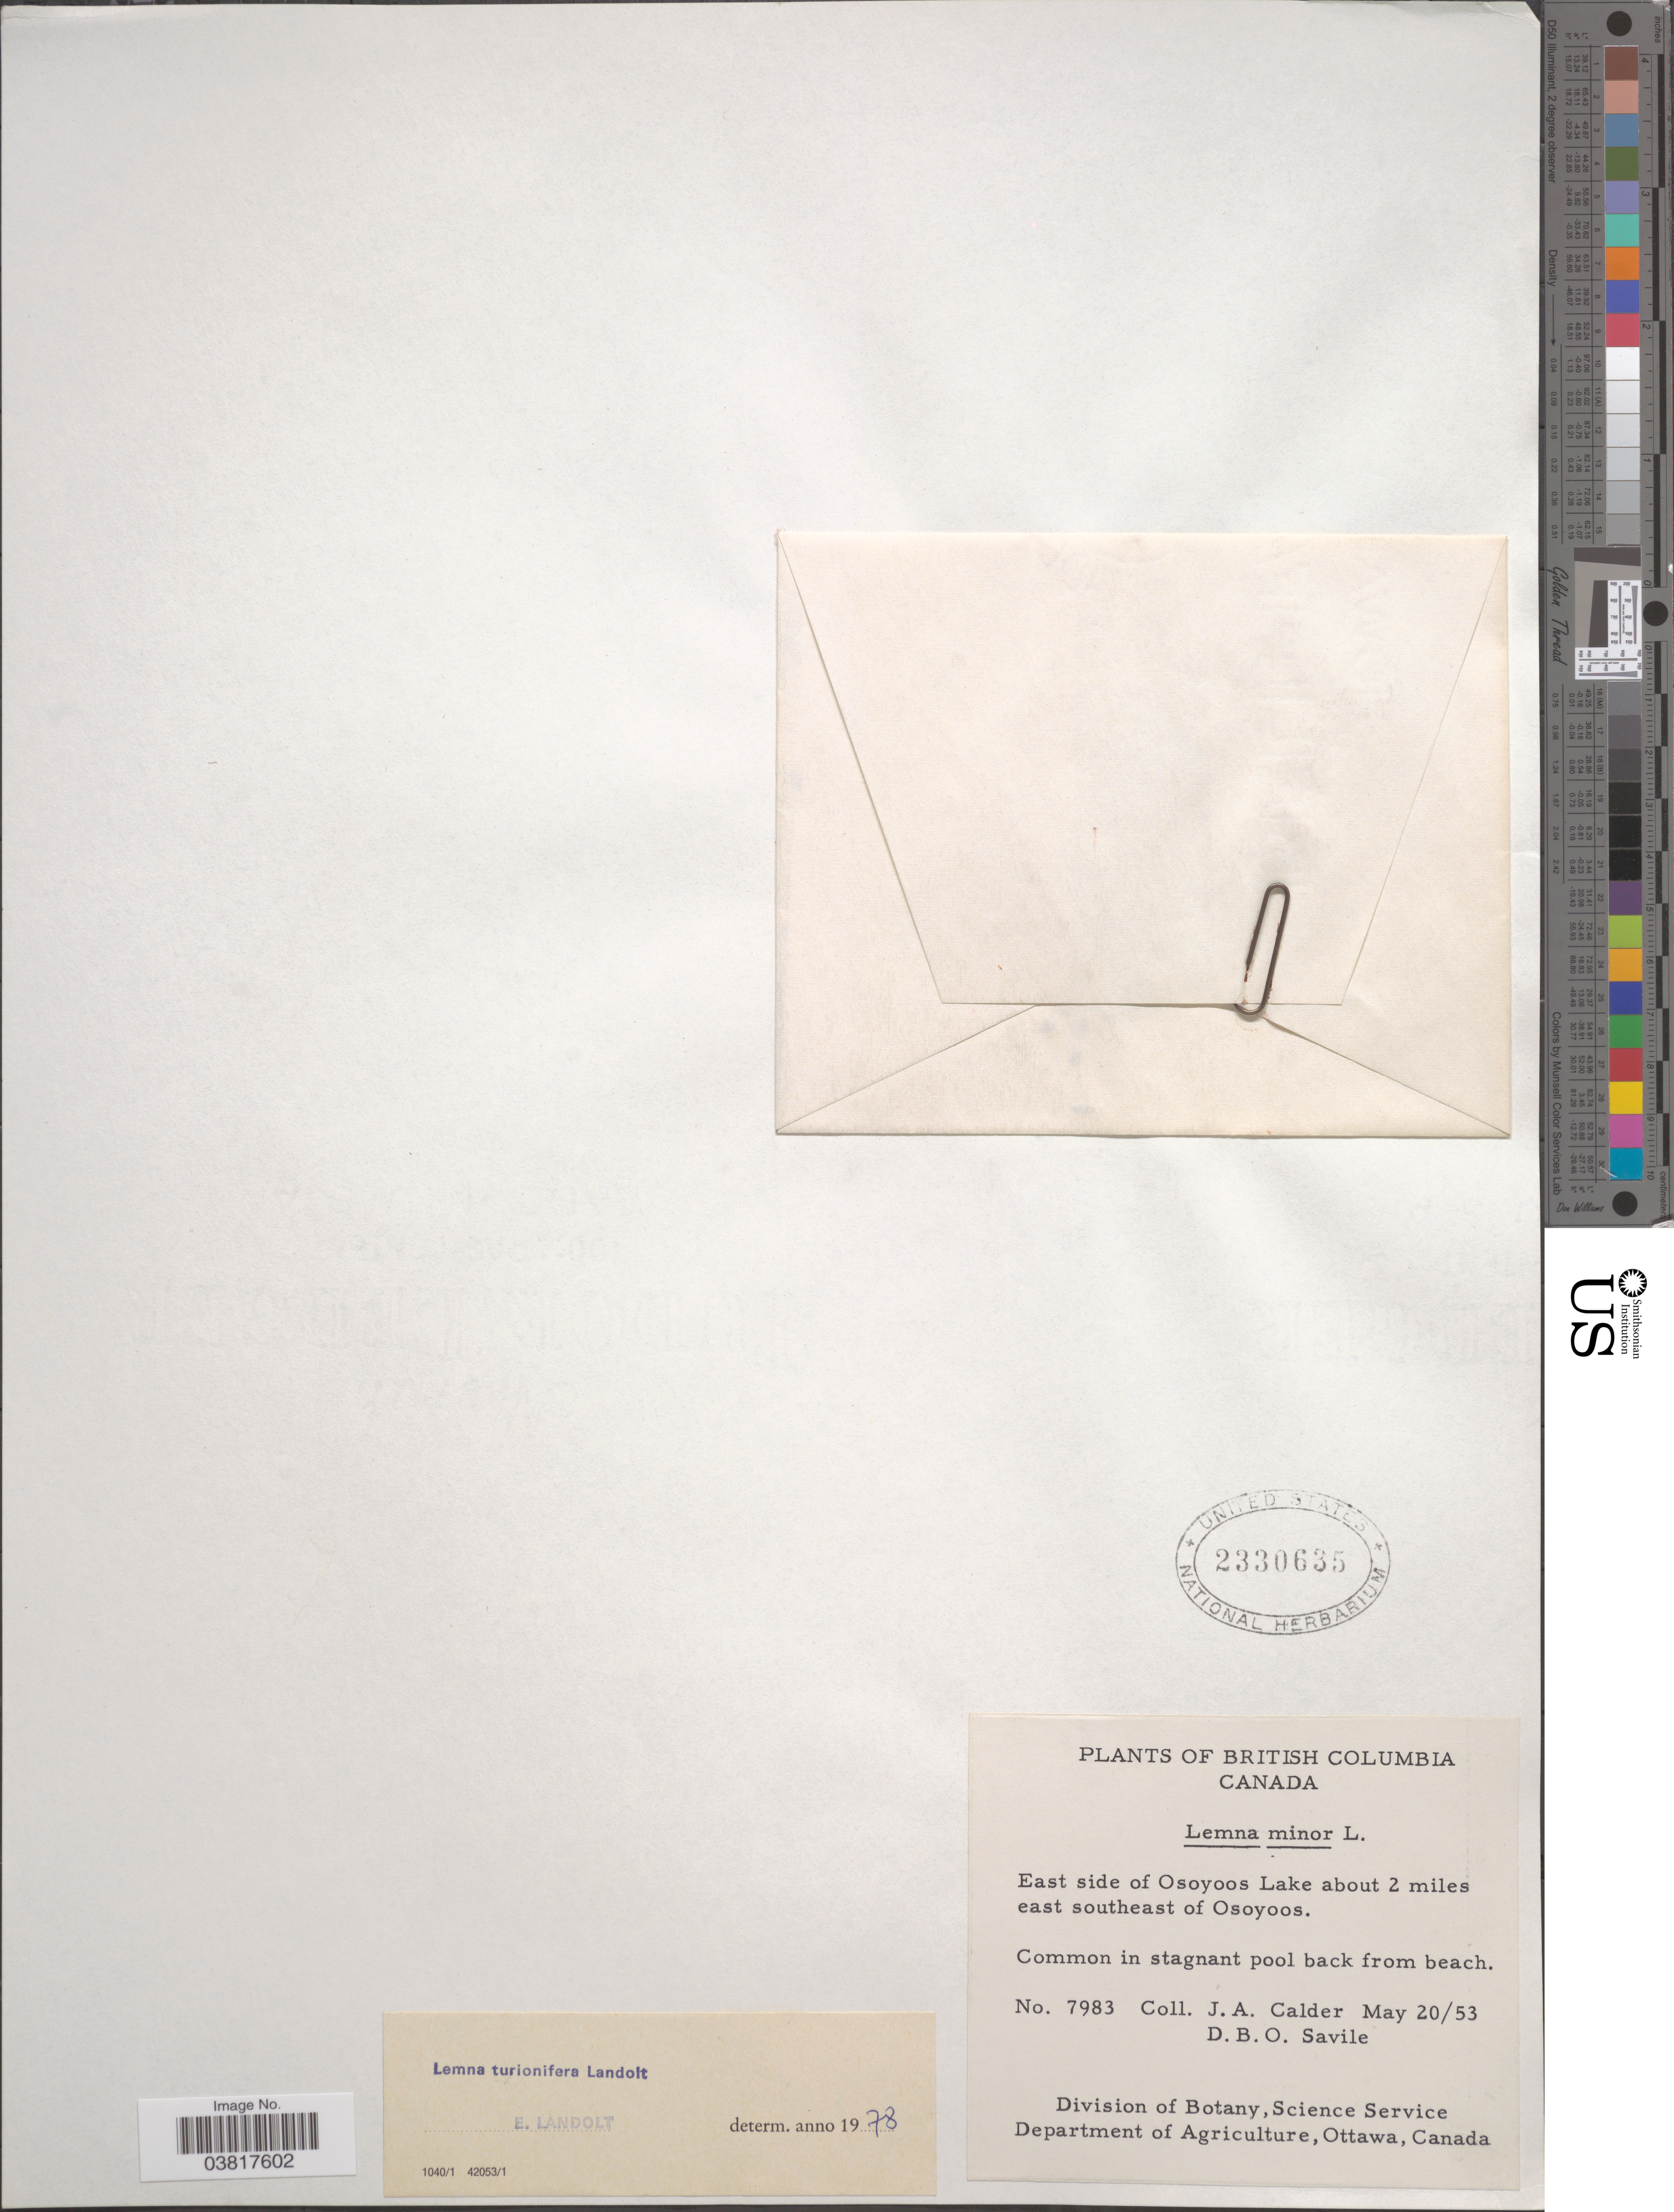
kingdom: Plantae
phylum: Tracheophyta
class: Liliopsida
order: Alismatales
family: Araceae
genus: Lemna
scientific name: Lemna turionifera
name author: Landolt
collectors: J. A. Calder & D. Savile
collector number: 7983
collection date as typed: Transcribed d/m/y: 20/5/53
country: Canada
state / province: British Columbia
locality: East side of Osoyoos Lake about 2 miles east southeast of Osoyoos.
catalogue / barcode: US 2330635